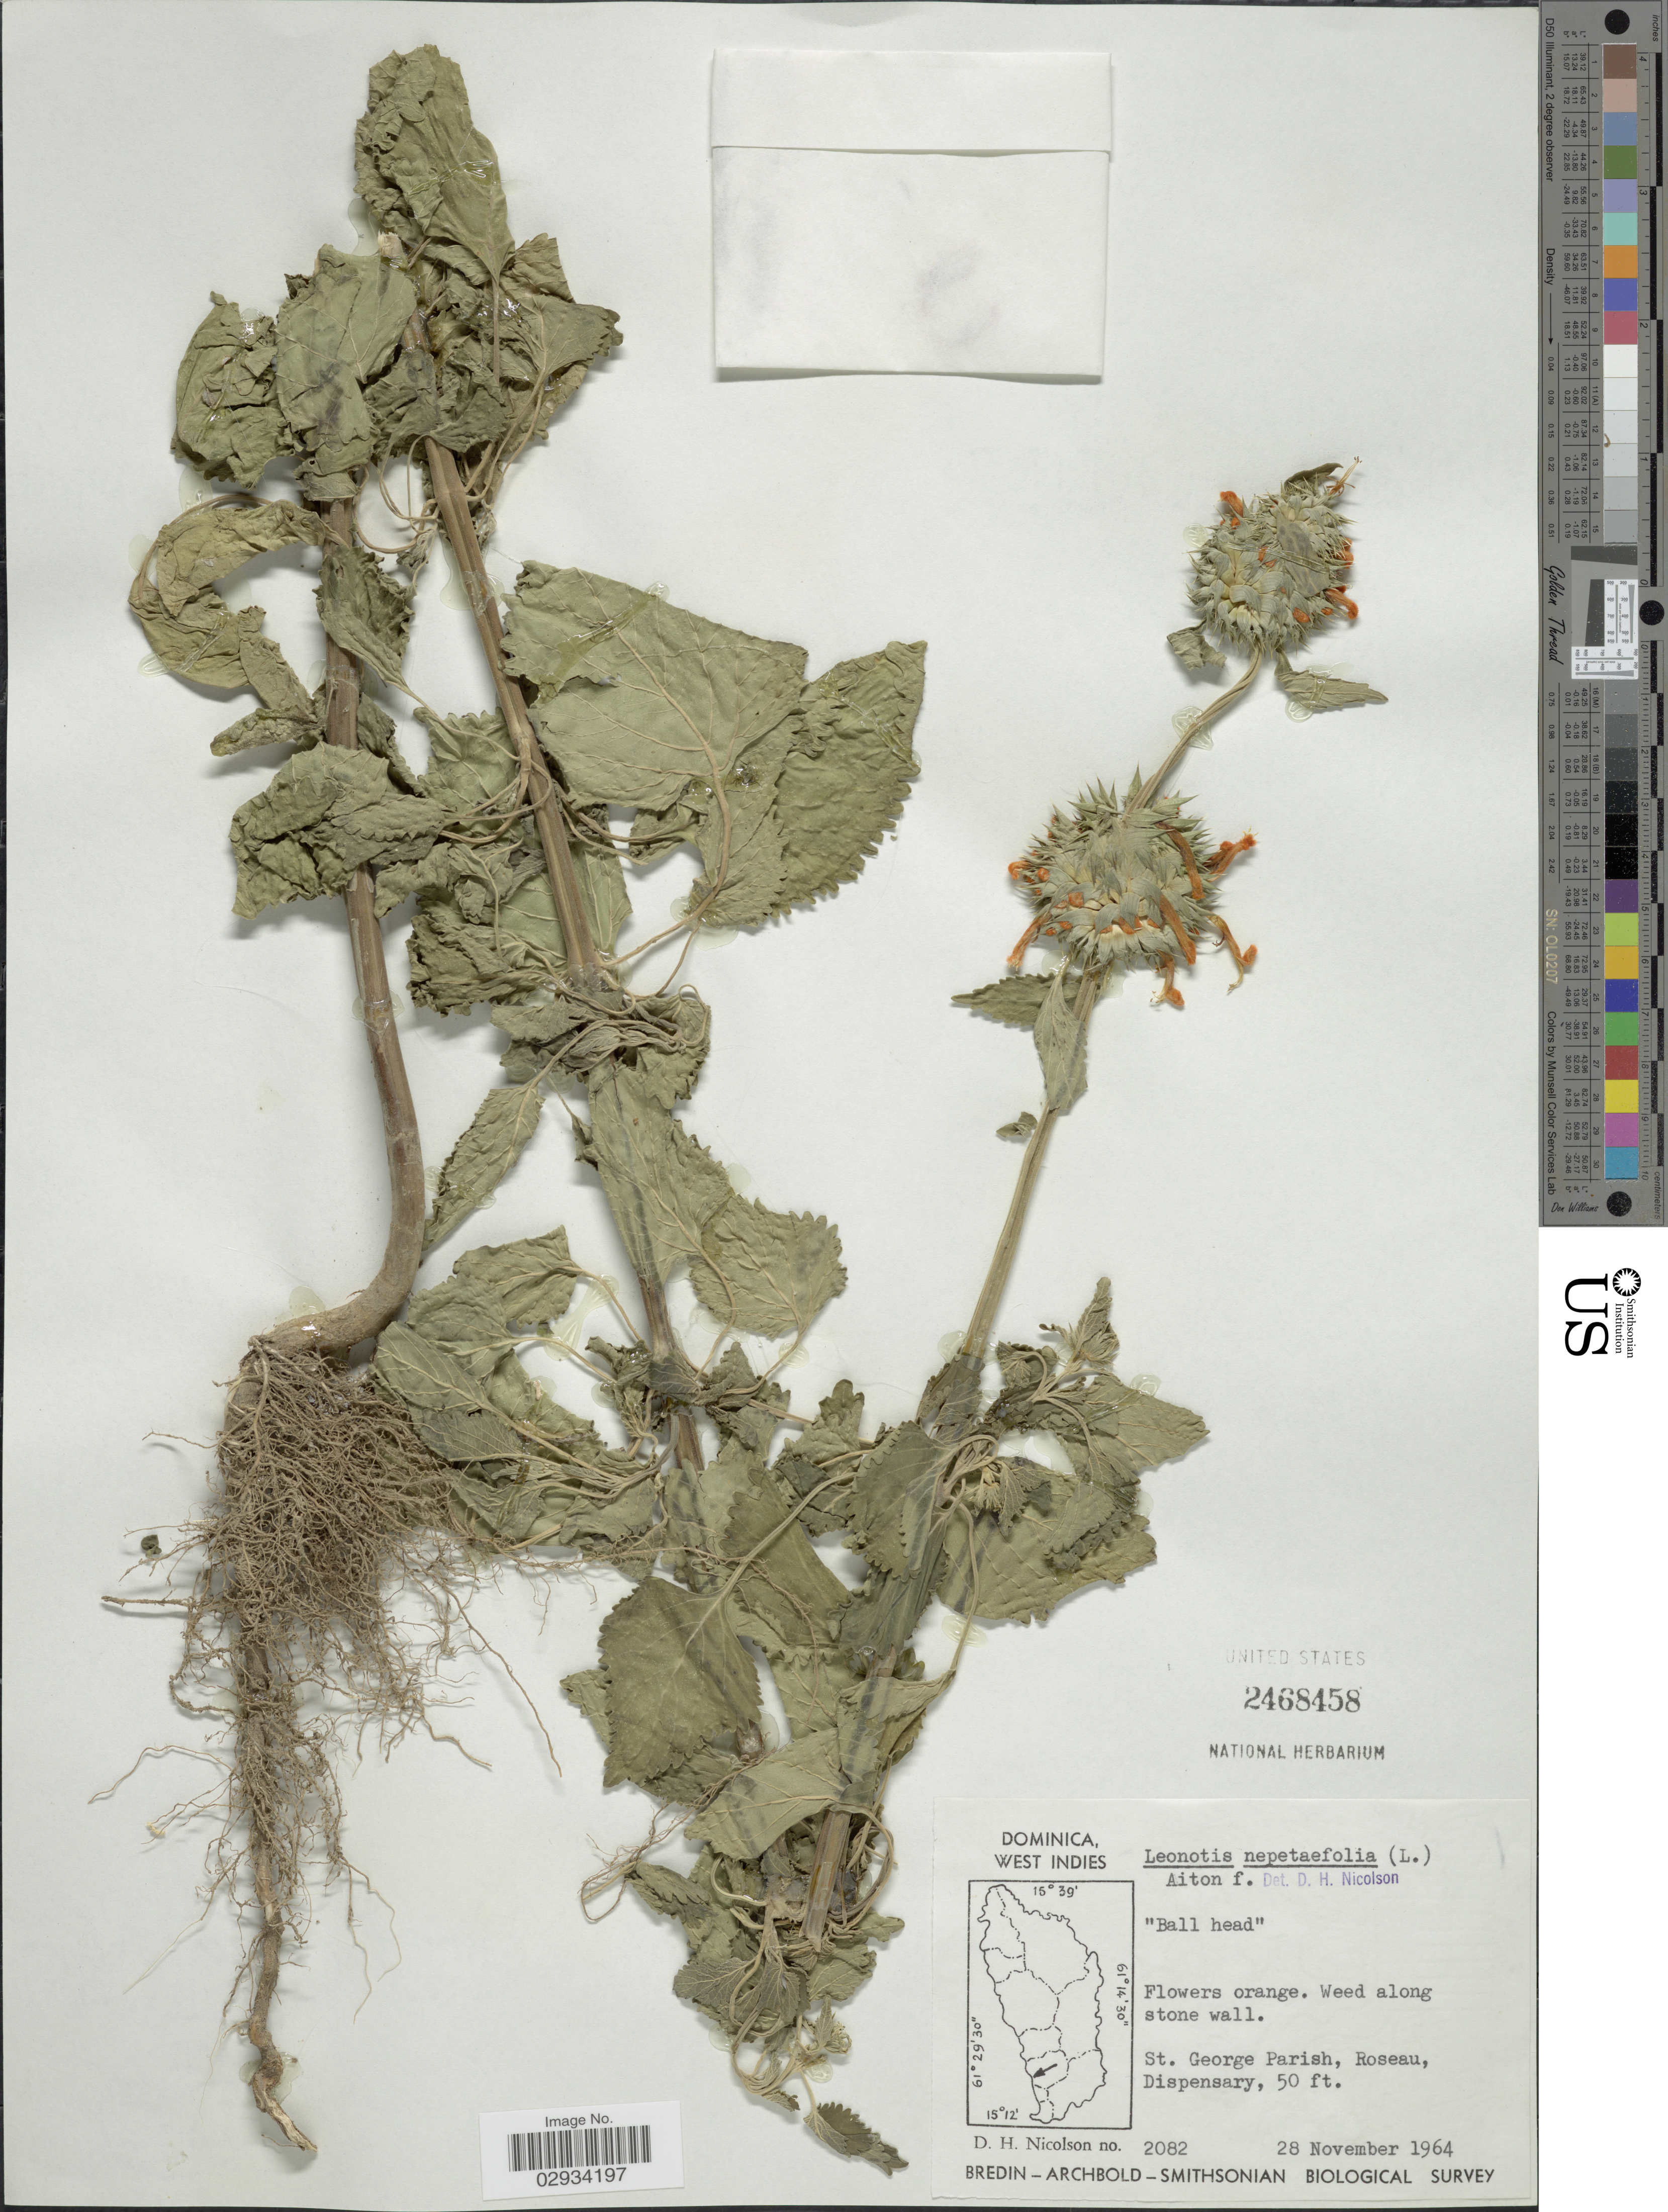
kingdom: Plantae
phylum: Tracheophyta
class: Magnoliopsida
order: Lamiales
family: Lamiaceae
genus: Leonotis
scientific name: Leonotis nepetifolia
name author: (L.) R. Br.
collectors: D. H. Nicolson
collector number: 2082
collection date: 1964-11-28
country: Dominica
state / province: St. George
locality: West Indies. St. George Parish, Roseau, Dispensary.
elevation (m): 15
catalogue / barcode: US 2468458